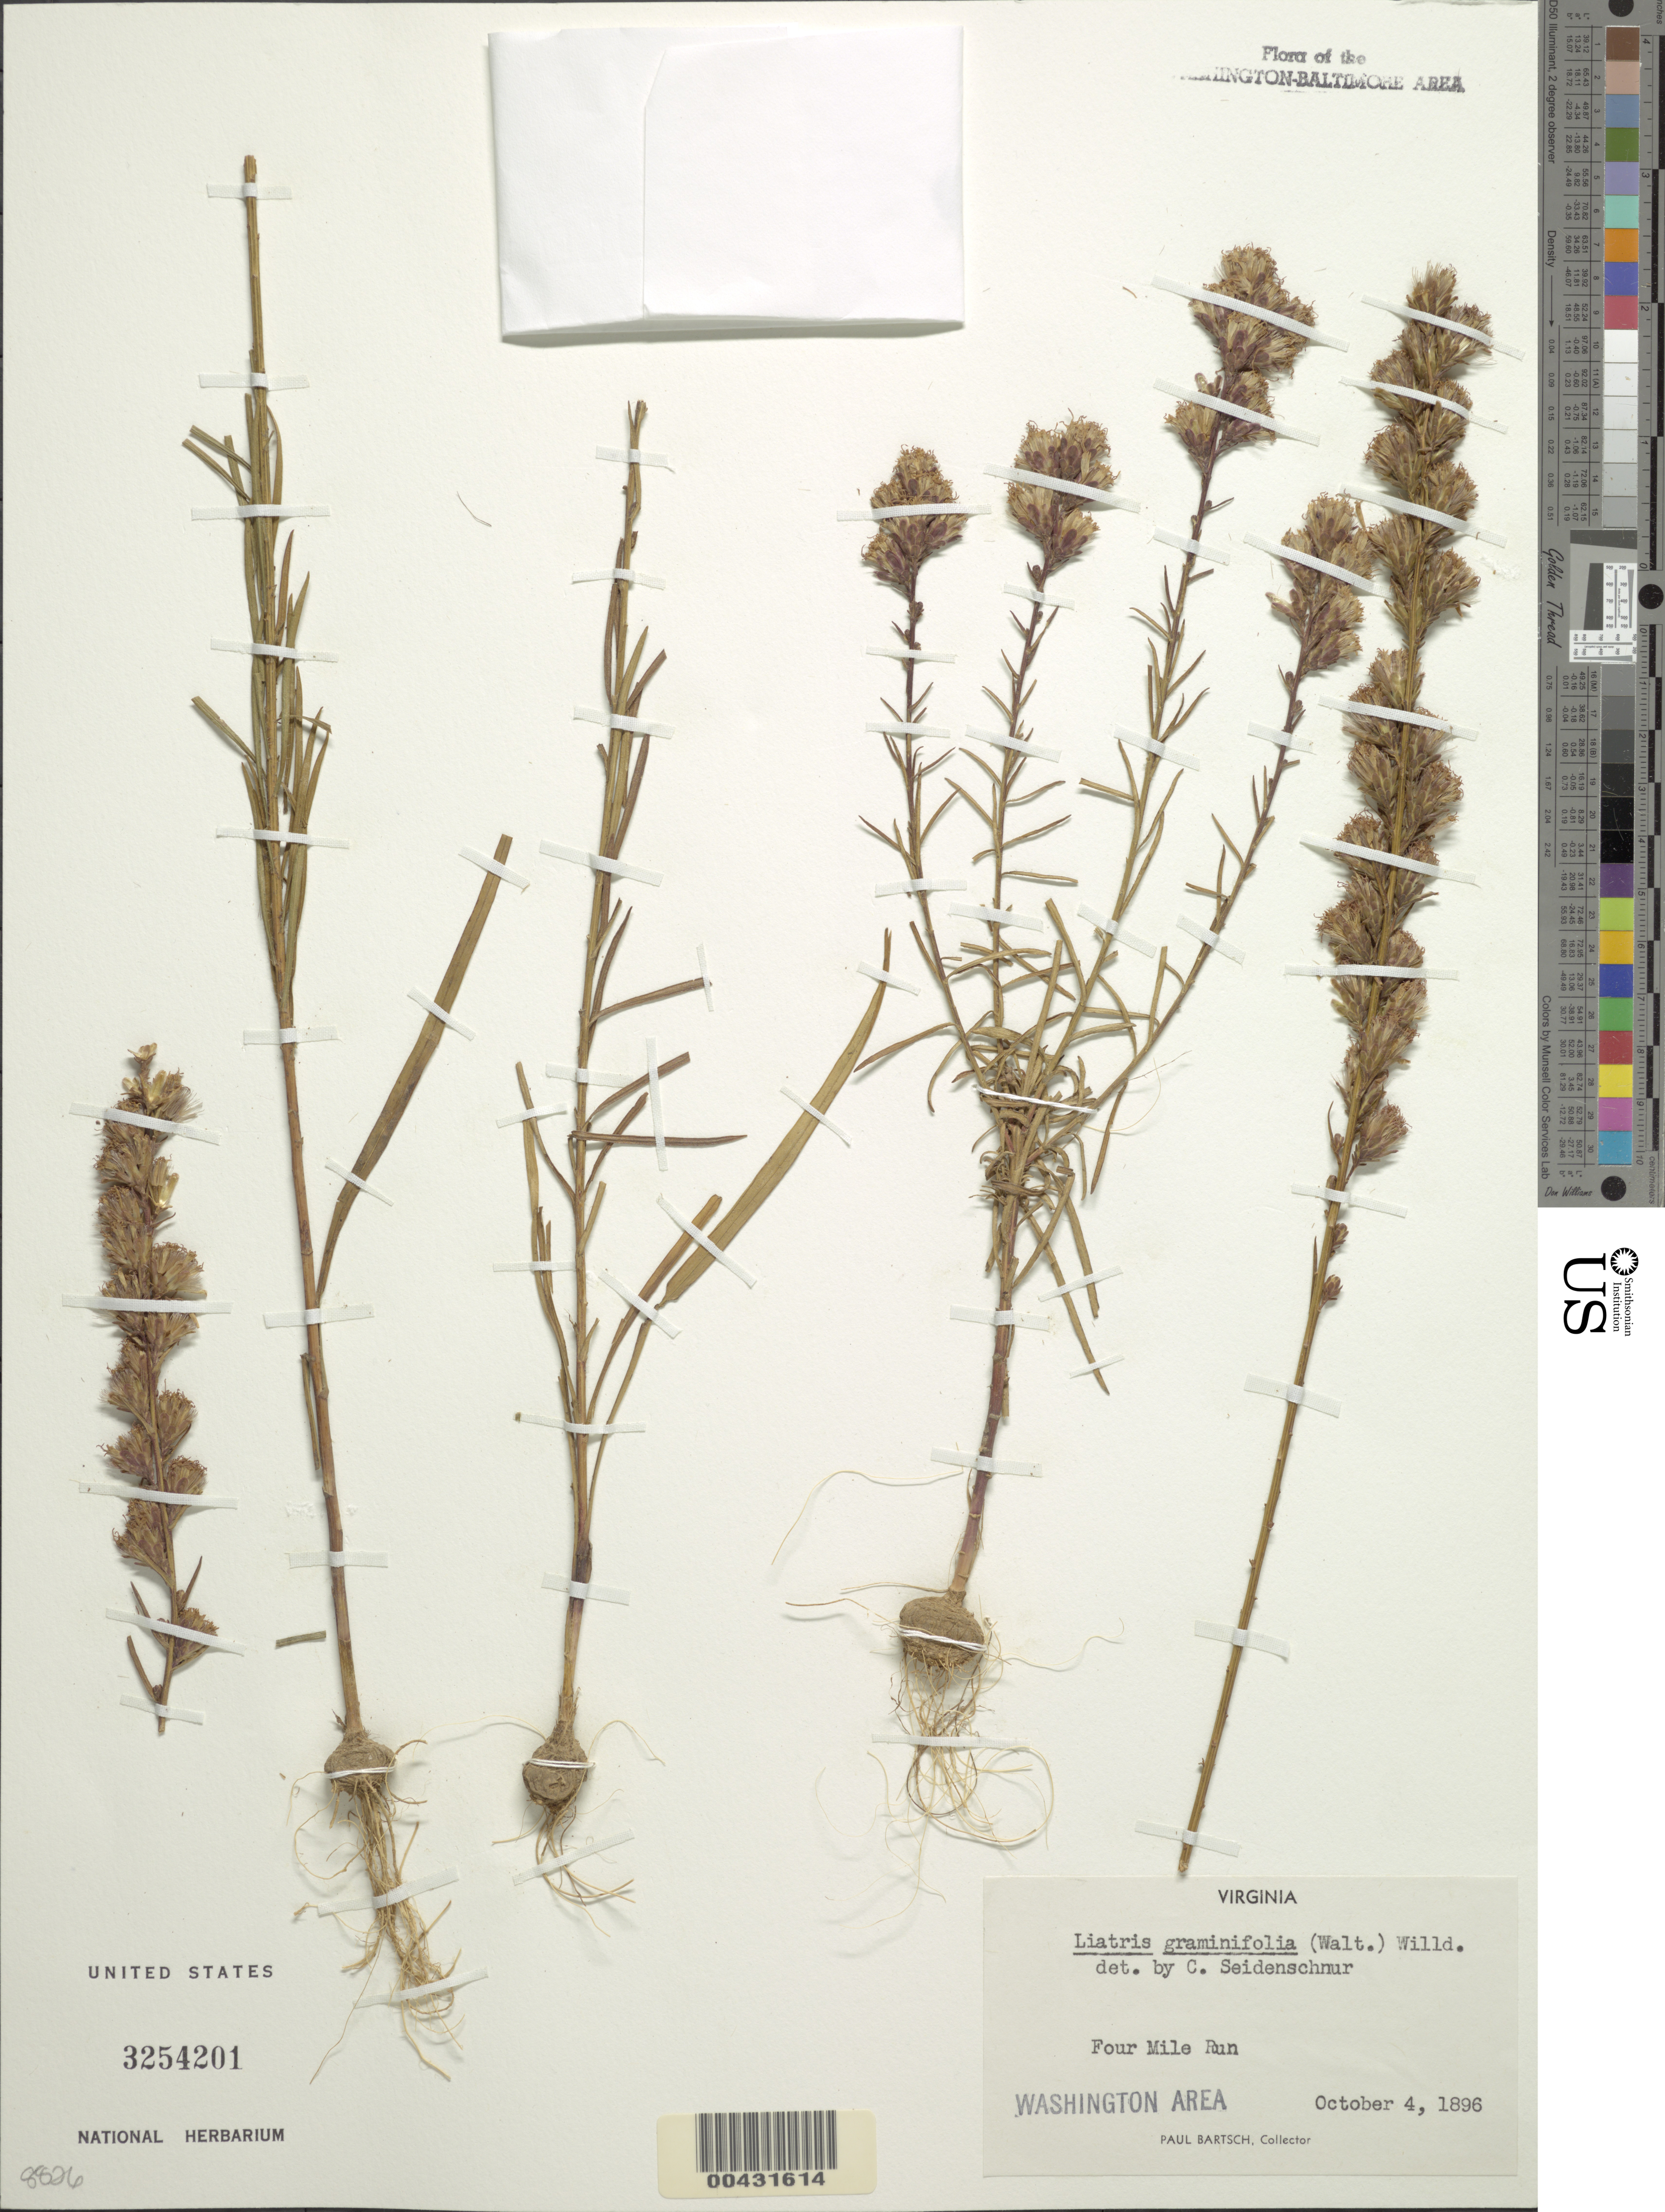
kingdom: Plantae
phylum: Tracheophyta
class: Magnoliopsida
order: Asterales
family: Asteraceae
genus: Liatris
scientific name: Liatris pilosa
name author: (Aiton) Willd.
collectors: P. Bartsch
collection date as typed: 04 Oct 1896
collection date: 1896-10-04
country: United States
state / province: Virginia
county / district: Arlington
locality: Four Mile Run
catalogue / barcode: US 3254201